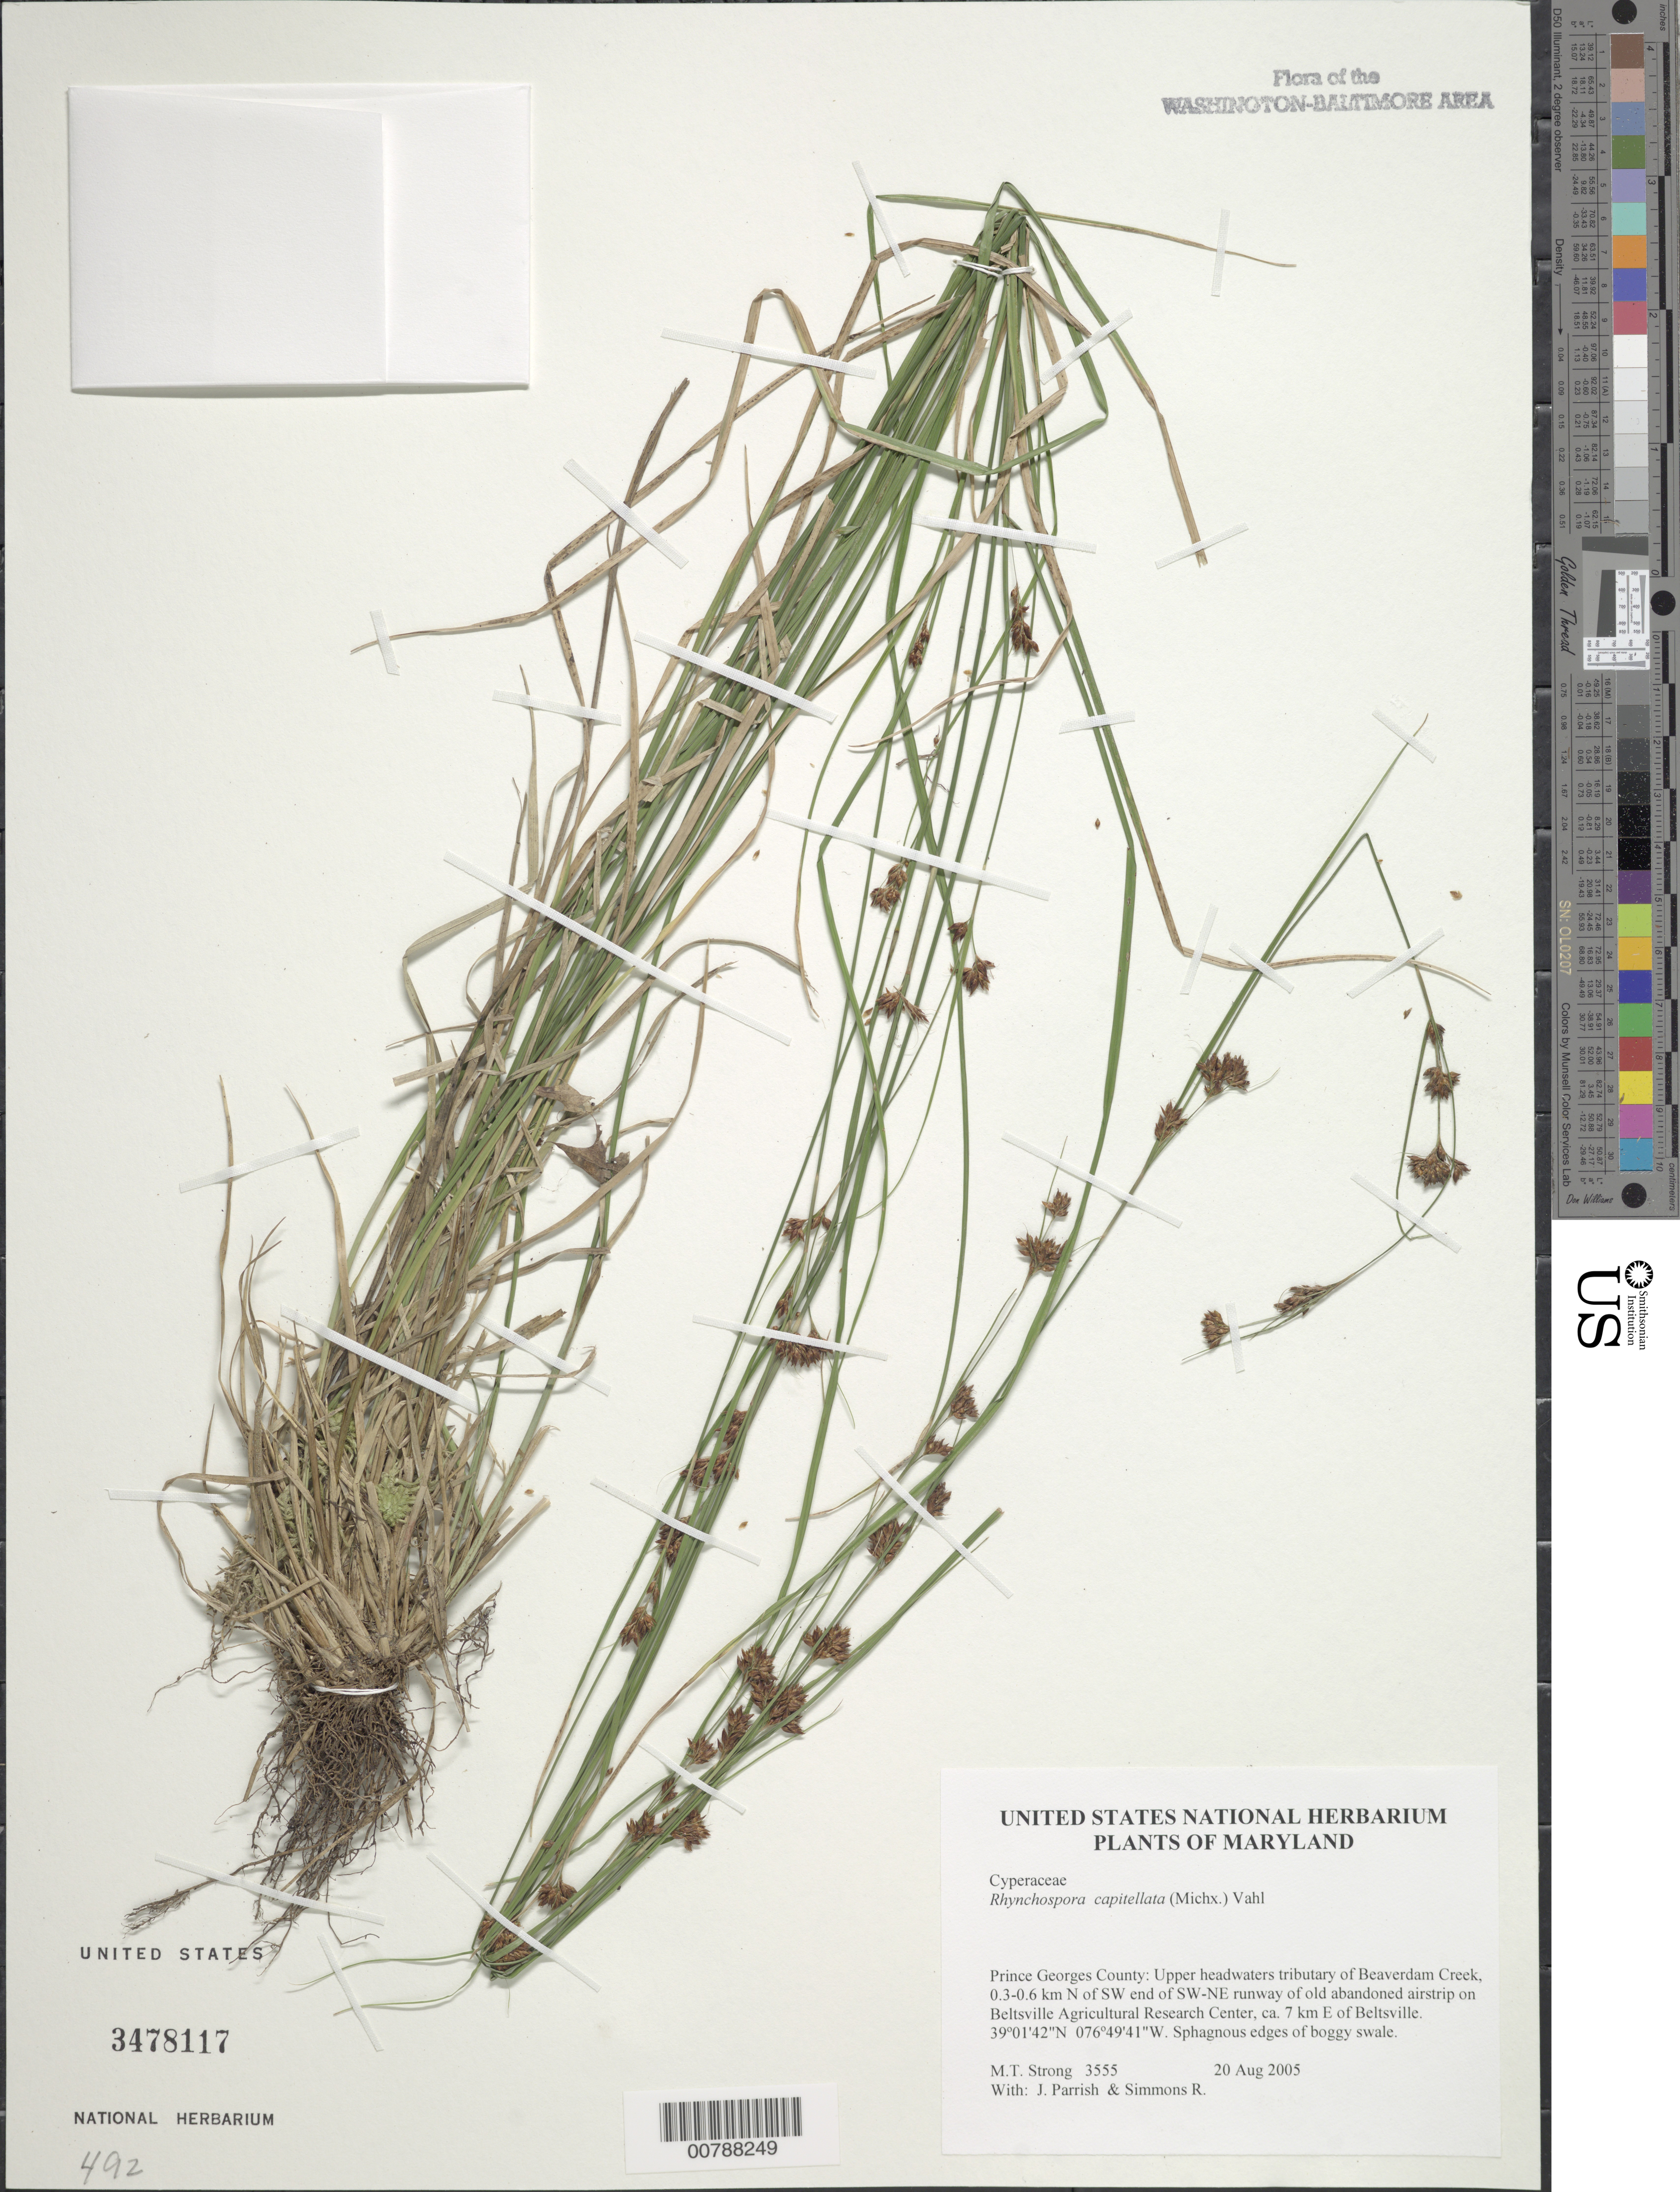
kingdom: Plantae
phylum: Tracheophyta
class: Liliopsida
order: Poales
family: Cyperaceae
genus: Rhynchospora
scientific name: Rhynchospora capitellata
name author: (Michx.) Vahl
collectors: M. T. Strong, J. Parrish & R. B. Simmons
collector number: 3555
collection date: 2005-08-20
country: United States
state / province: Maryland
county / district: Prince George's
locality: Upper headwaters tributary of Beaverdam Creek, 0.3-0.6 km N of SW end of SW-NE runway of old abandoned airstrip on Beltsville Agricultural Research Center, ca. 7 km E of Beltsville.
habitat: Sphagnous edges of boggy swale.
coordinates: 39 01'42" N, 076 49'41" W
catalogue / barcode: US 3478117